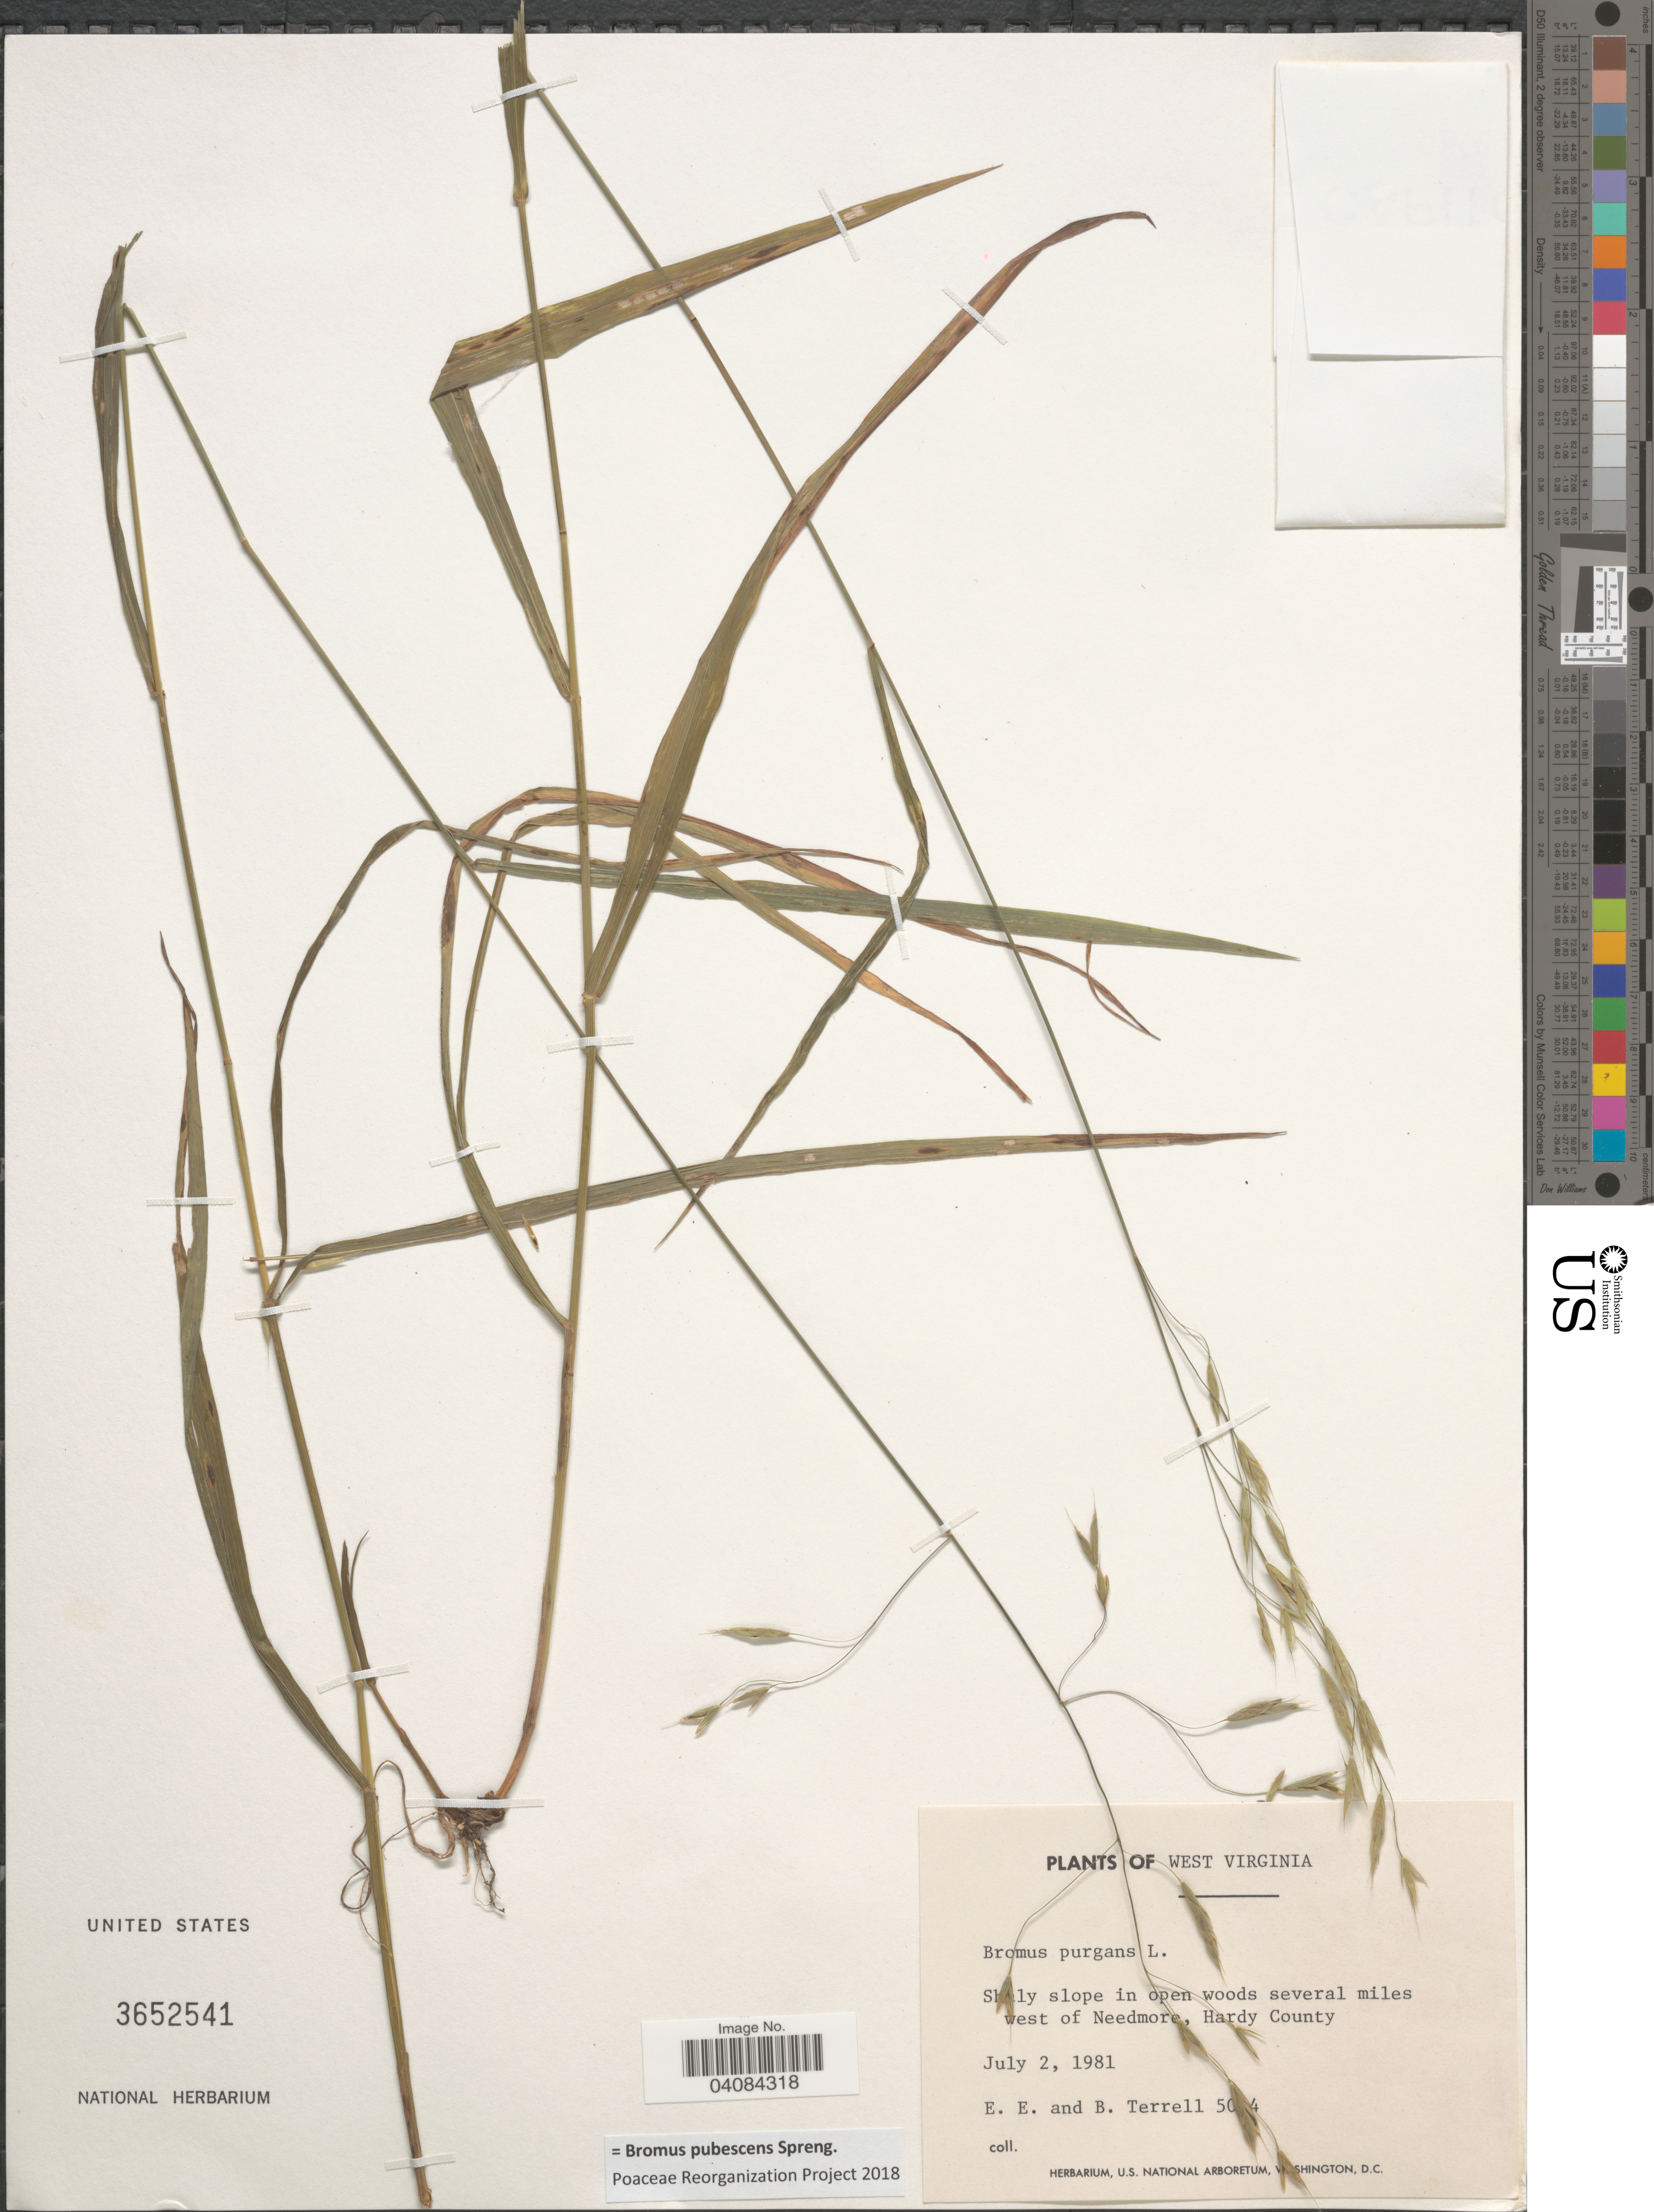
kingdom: Plantae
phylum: Tracheophyta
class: Liliopsida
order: Poales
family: Poaceae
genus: Bromus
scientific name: Bromus pubescens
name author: Muhl. ex Willd.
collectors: E. E. Terrell & B. Terrell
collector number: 50!4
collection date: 1981-07-02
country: United States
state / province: West Virginia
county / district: Hardy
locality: Several miles west of Needmore, Hardy County.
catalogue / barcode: US 3652541